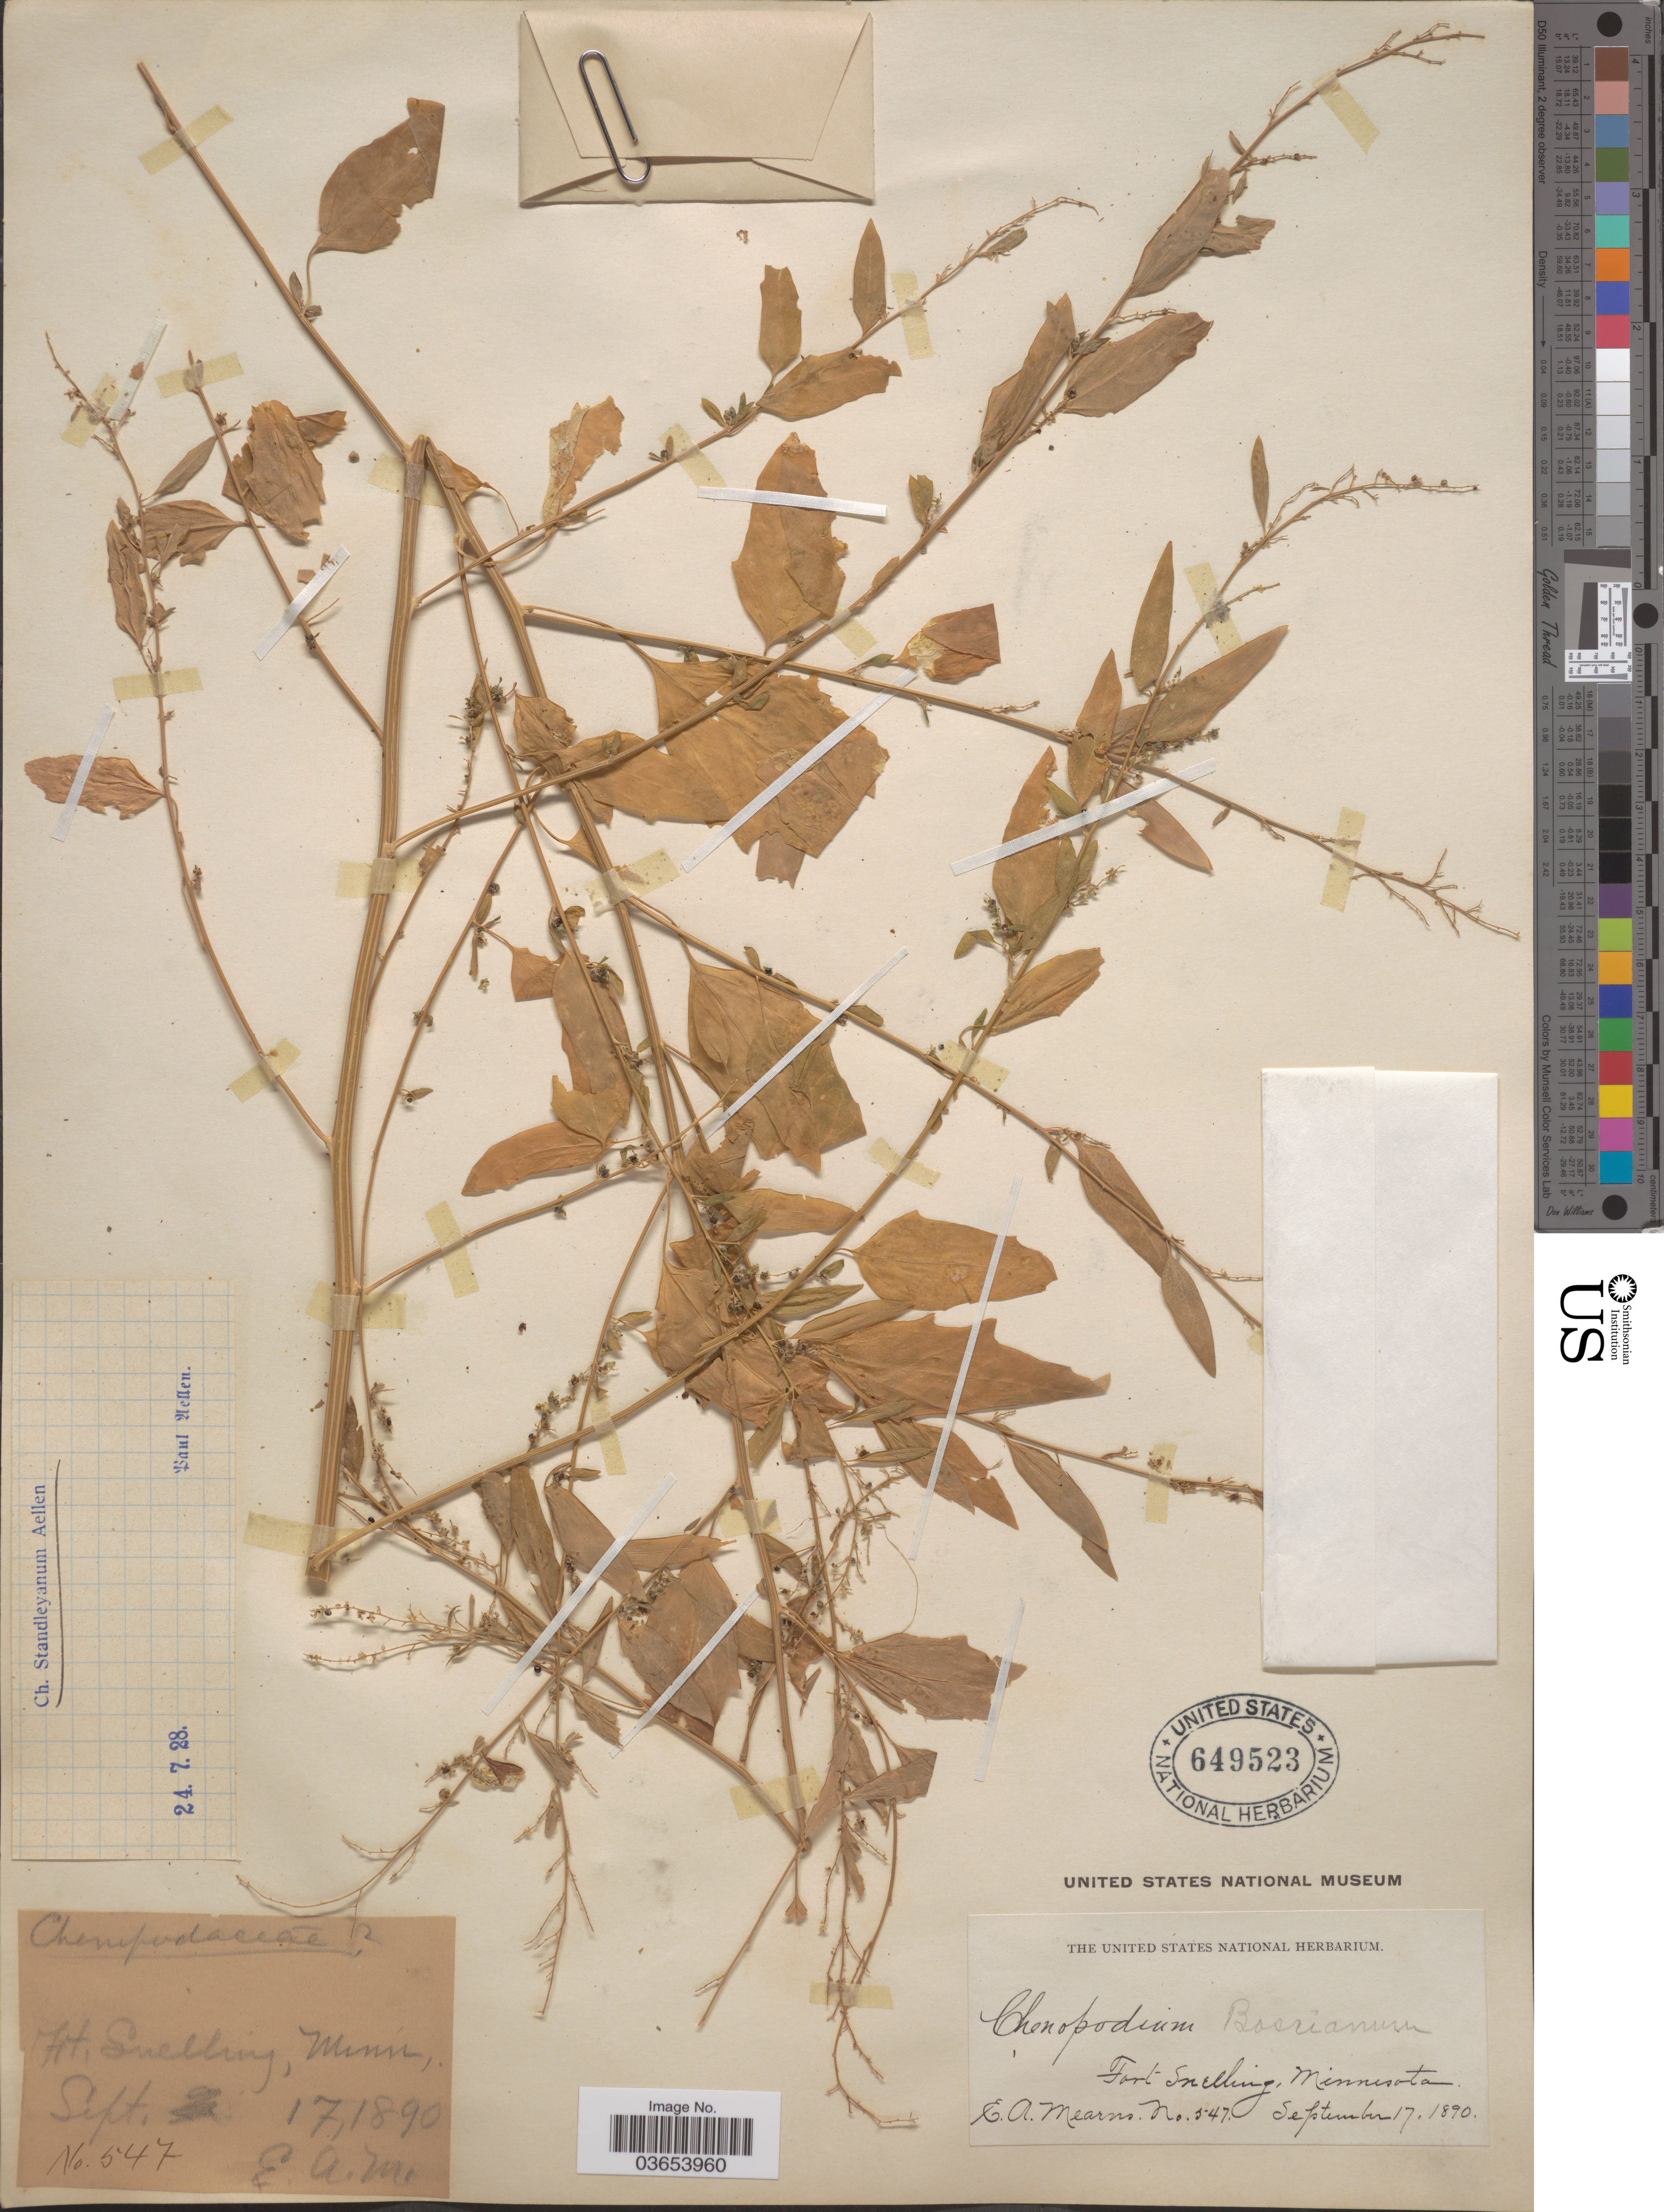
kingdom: Plantae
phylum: Tracheophyta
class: Magnoliopsida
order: Caryophyllales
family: Amaranthaceae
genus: Chenopodium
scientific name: Chenopodium standleyanum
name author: Aellen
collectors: E. A. Mearns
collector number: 547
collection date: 1890-09-17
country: United States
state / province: Minnesota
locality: Fort Snelling.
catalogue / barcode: US 649523